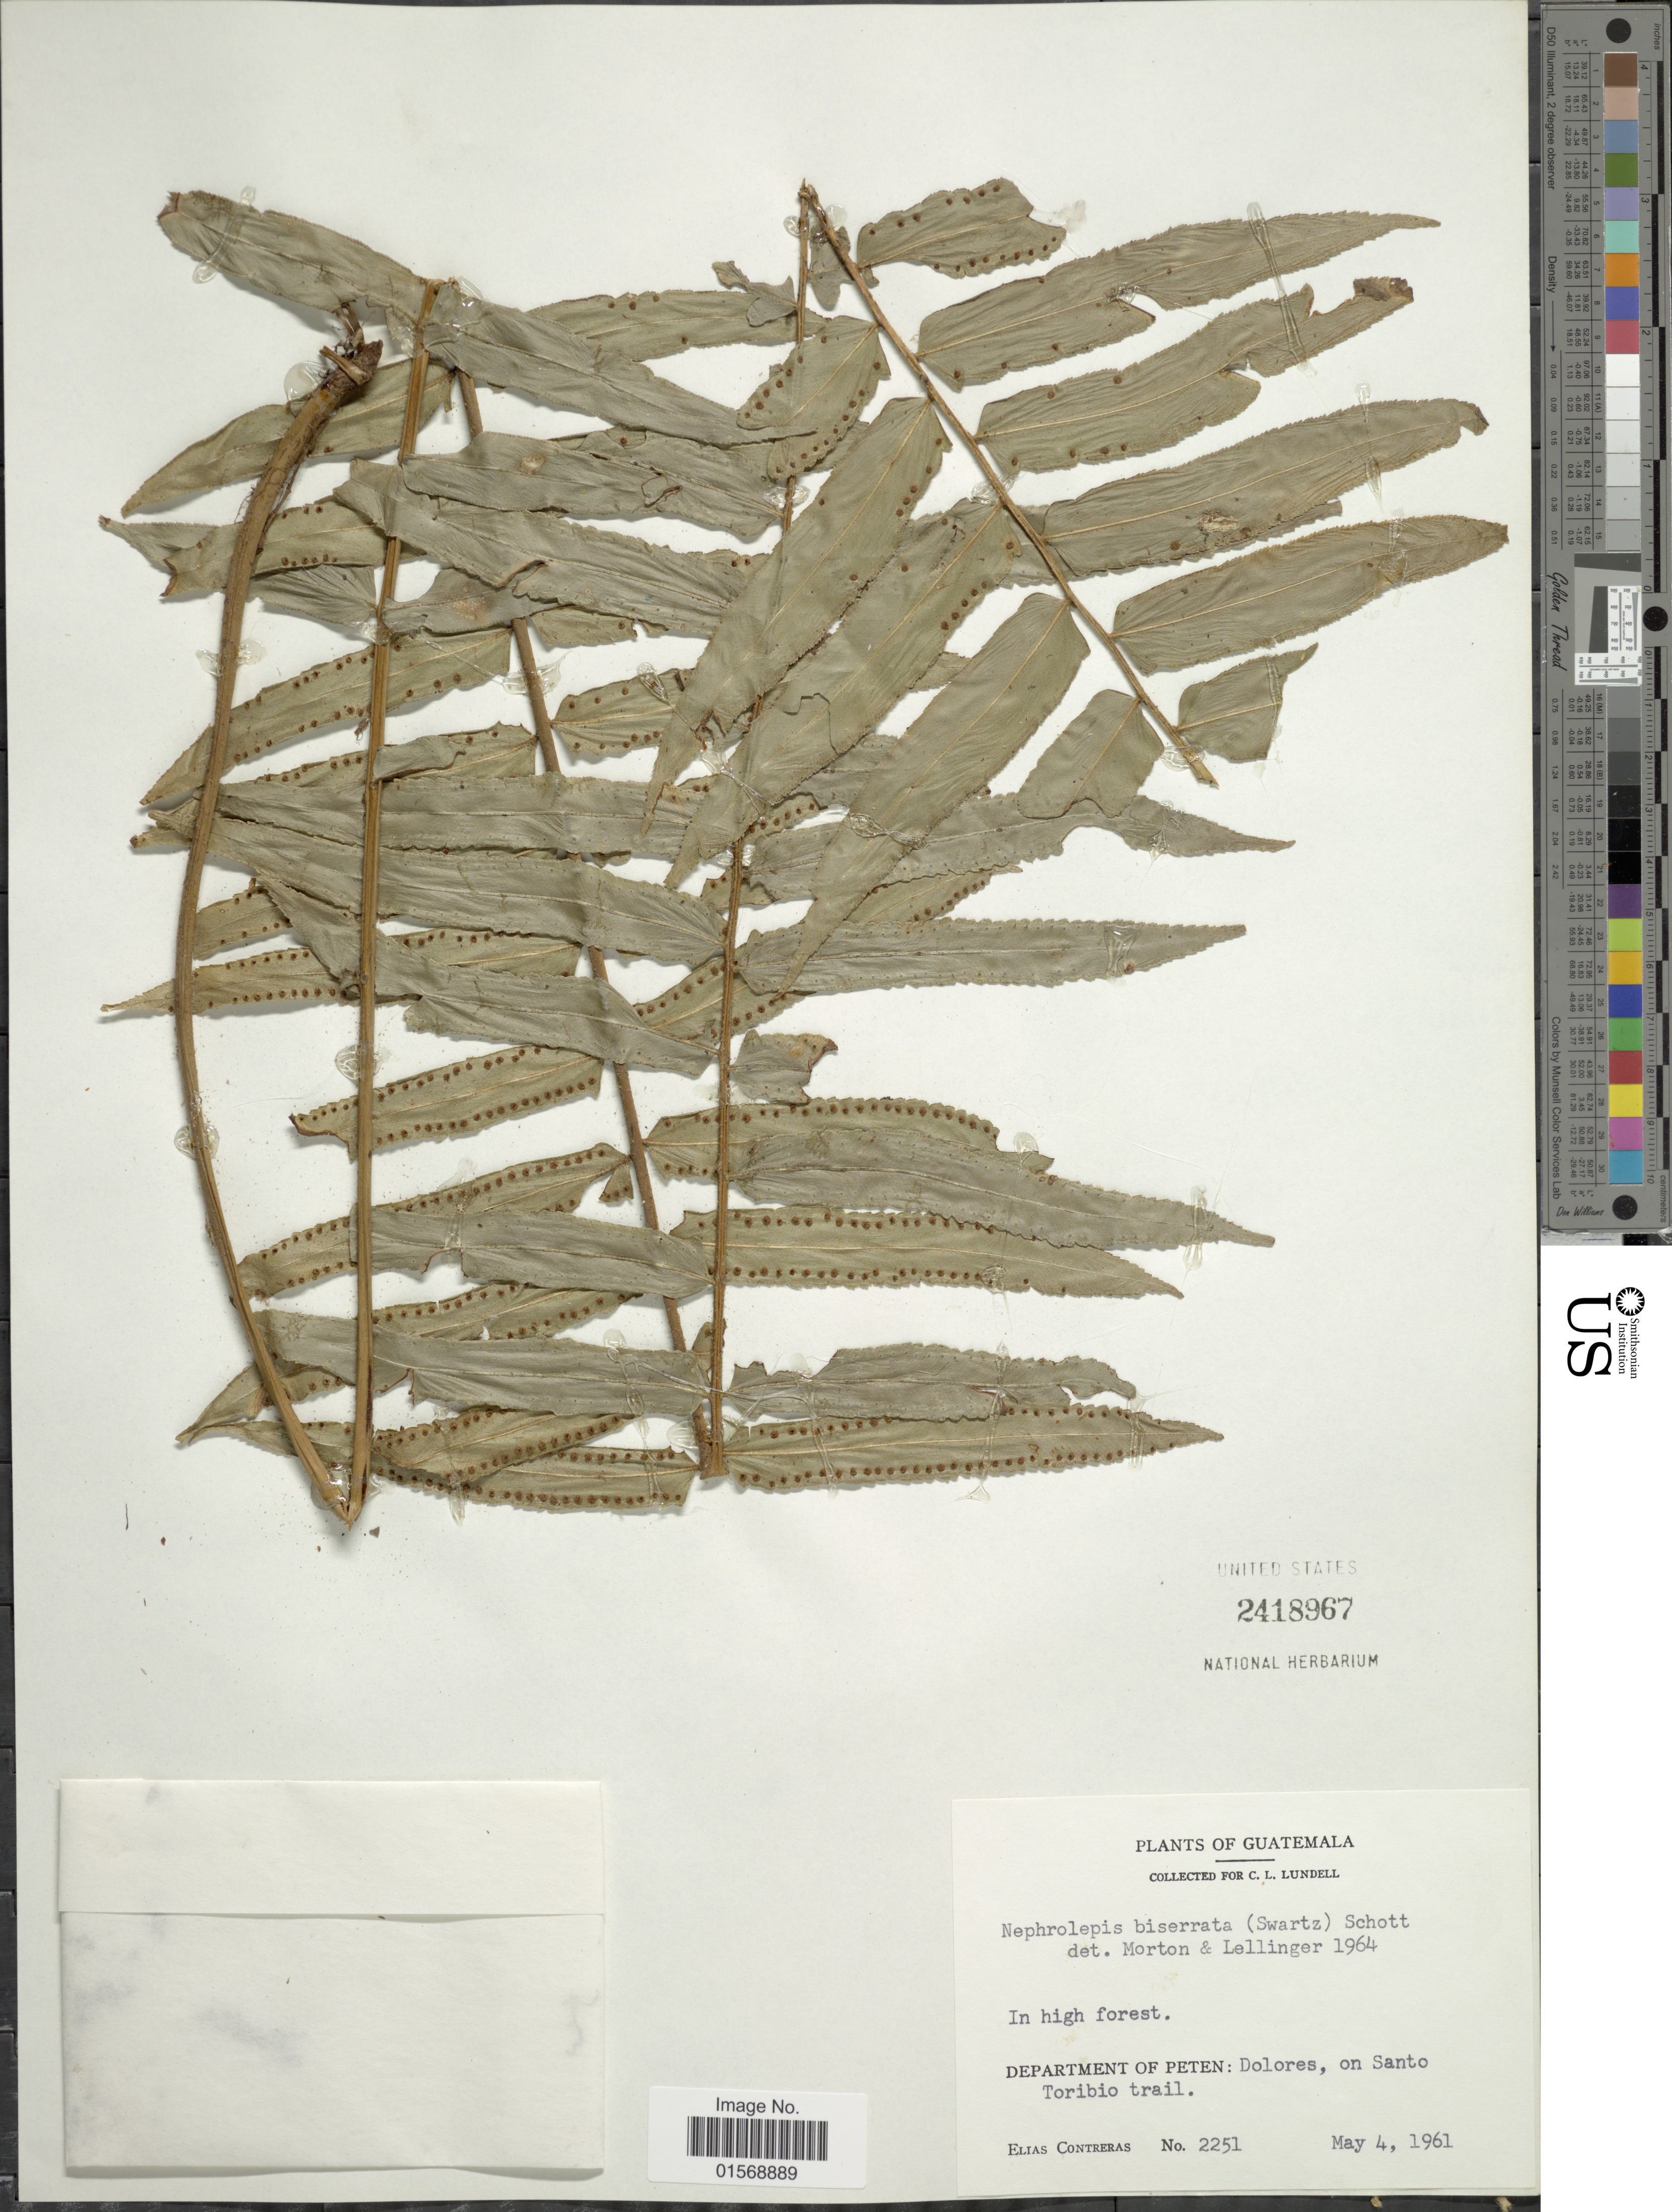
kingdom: Plantae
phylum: Tracheophyta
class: Polypodiopsida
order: Polypodiales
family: Nephrolepidaceae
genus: Nephrolepis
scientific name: Nephrolepis biserrata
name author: (Sw.) Schott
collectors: E. Contreras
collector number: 2251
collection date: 1961-05-04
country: Guatemala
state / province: El Petén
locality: Guatemala, Department of Peten: Dolores, on Santo Toriba trail.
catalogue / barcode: US 2418967